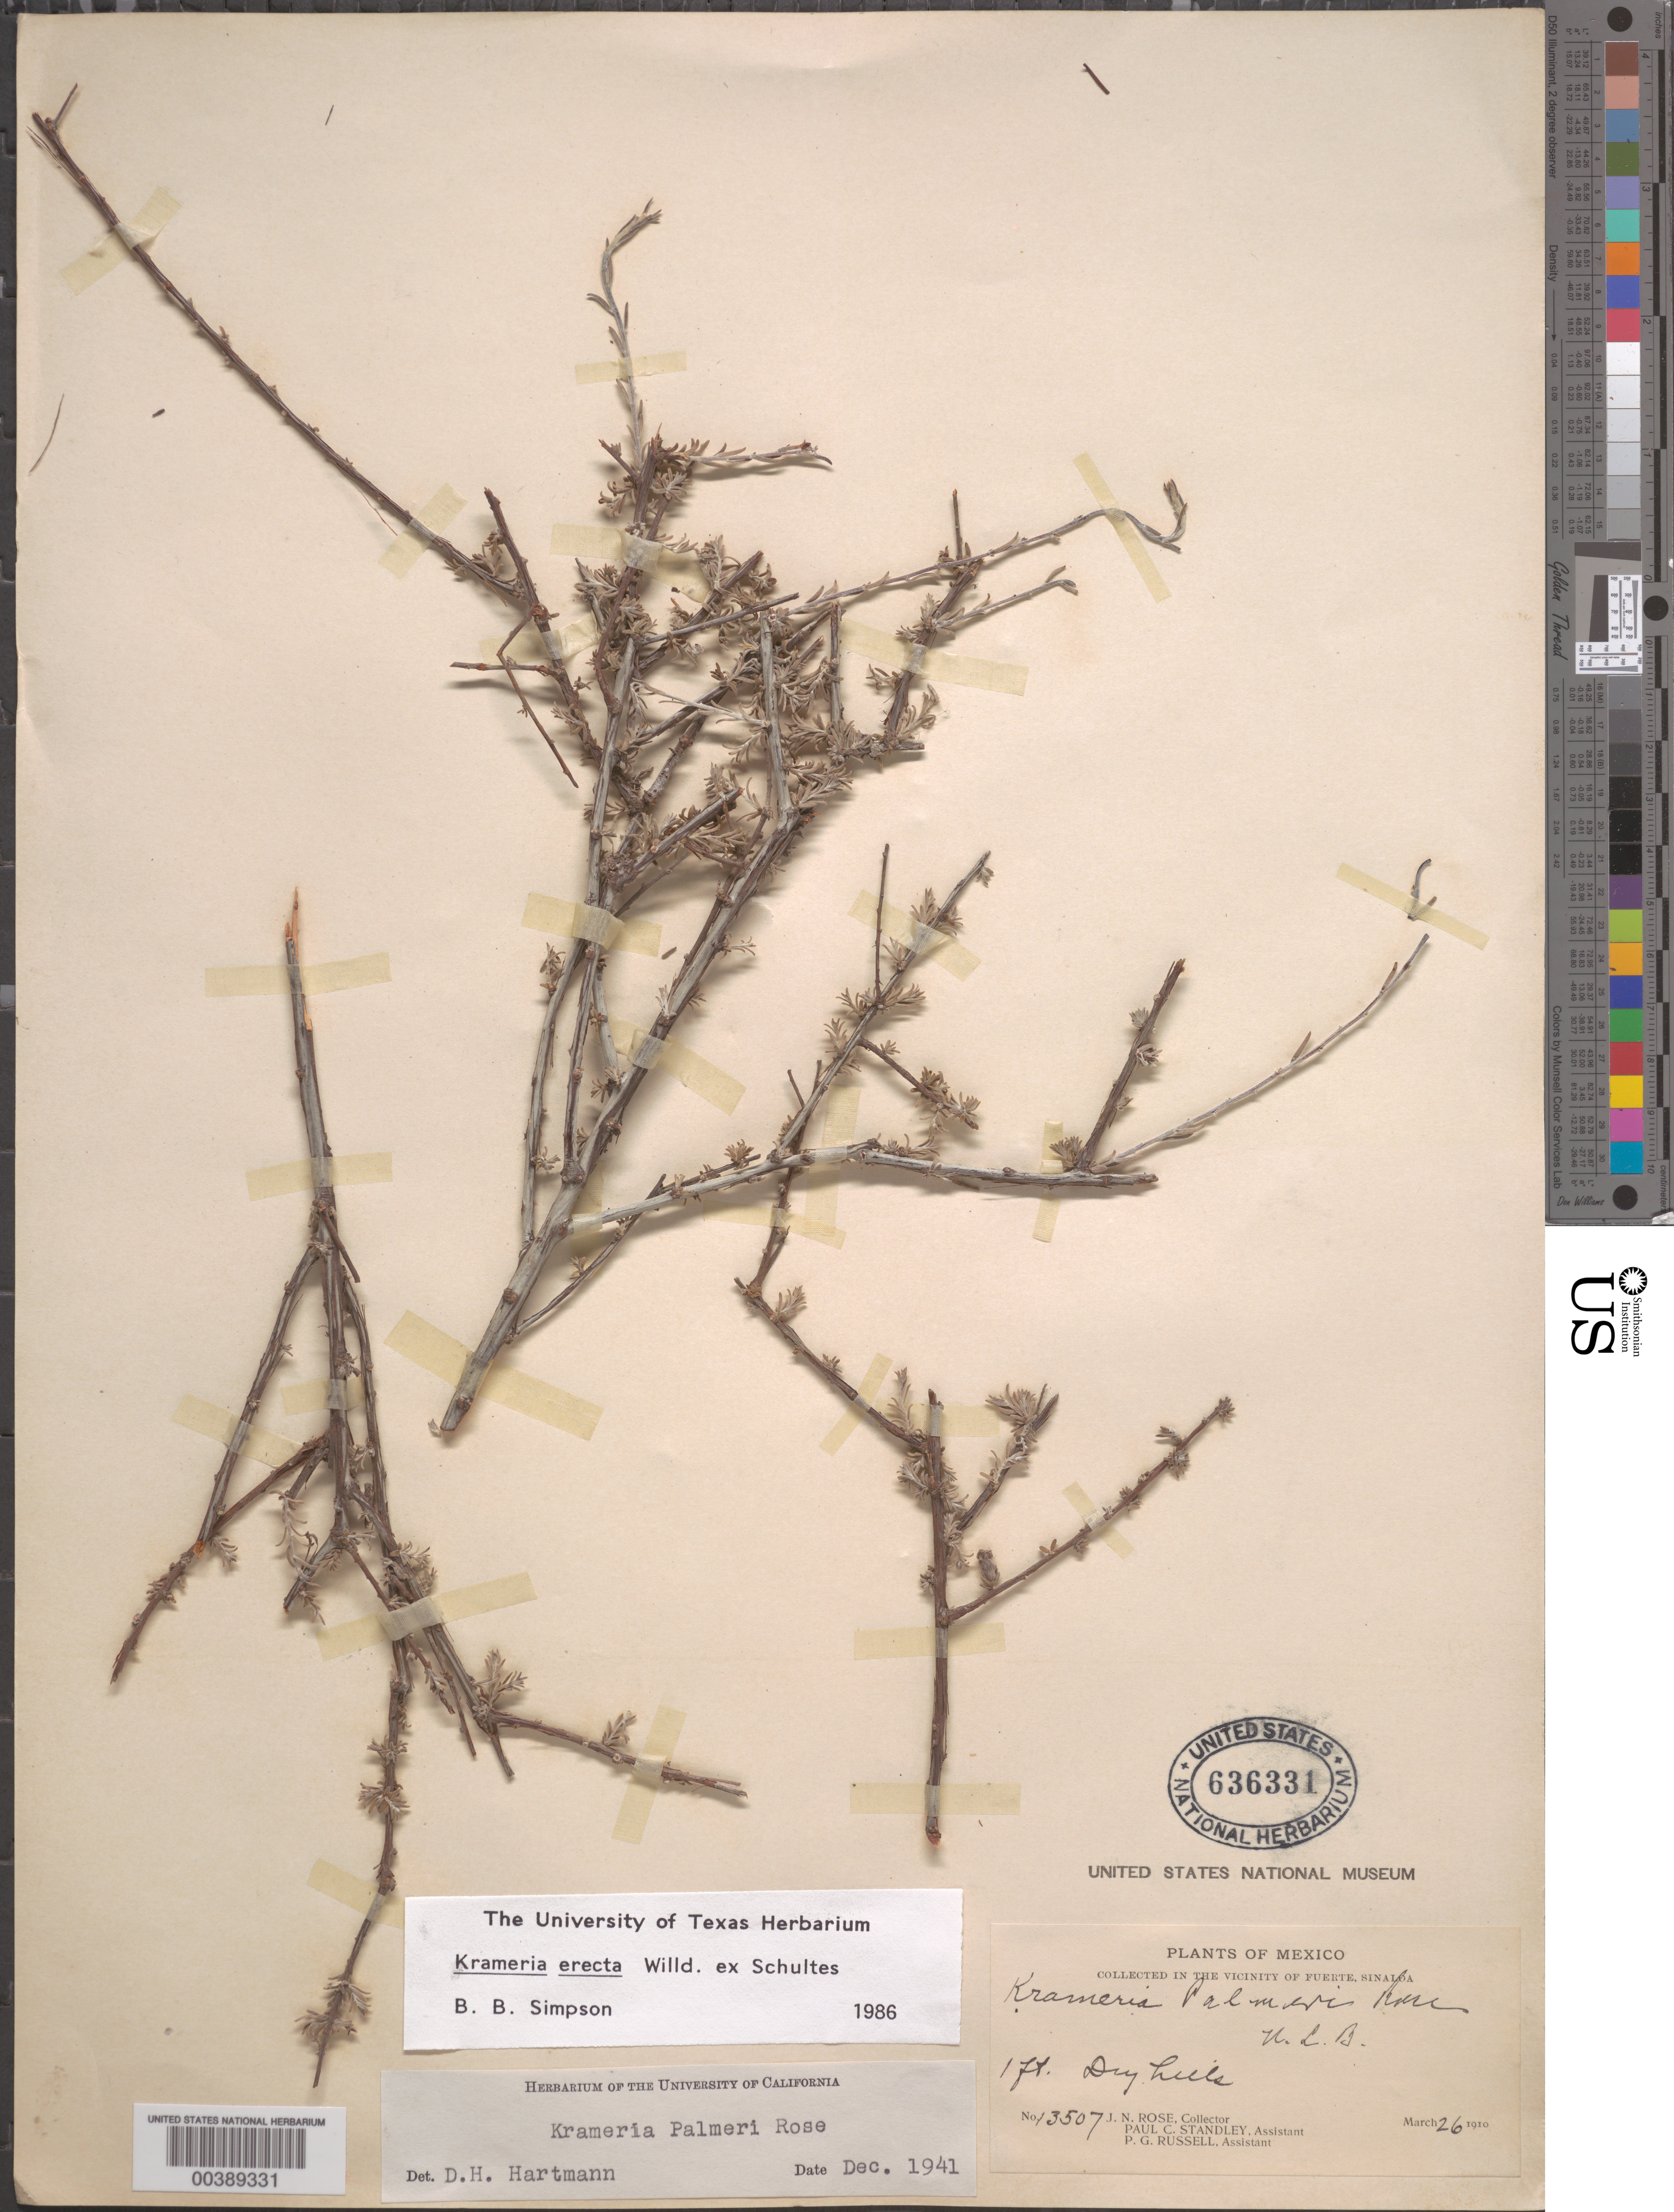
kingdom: Plantae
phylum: Tracheophyta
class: Magnoliopsida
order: Zygophyllales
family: Krameriaceae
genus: Krameria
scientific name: Krameria erecta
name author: Willd. ex Schult.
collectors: J. N. Rose, P. C. Standley & P. G. Russell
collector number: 13507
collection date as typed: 26 Mar 1910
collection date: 1910-03-26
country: Mexico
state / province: Sinaloa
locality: In the vicinity of fuerte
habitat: Dry hills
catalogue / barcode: US 636331